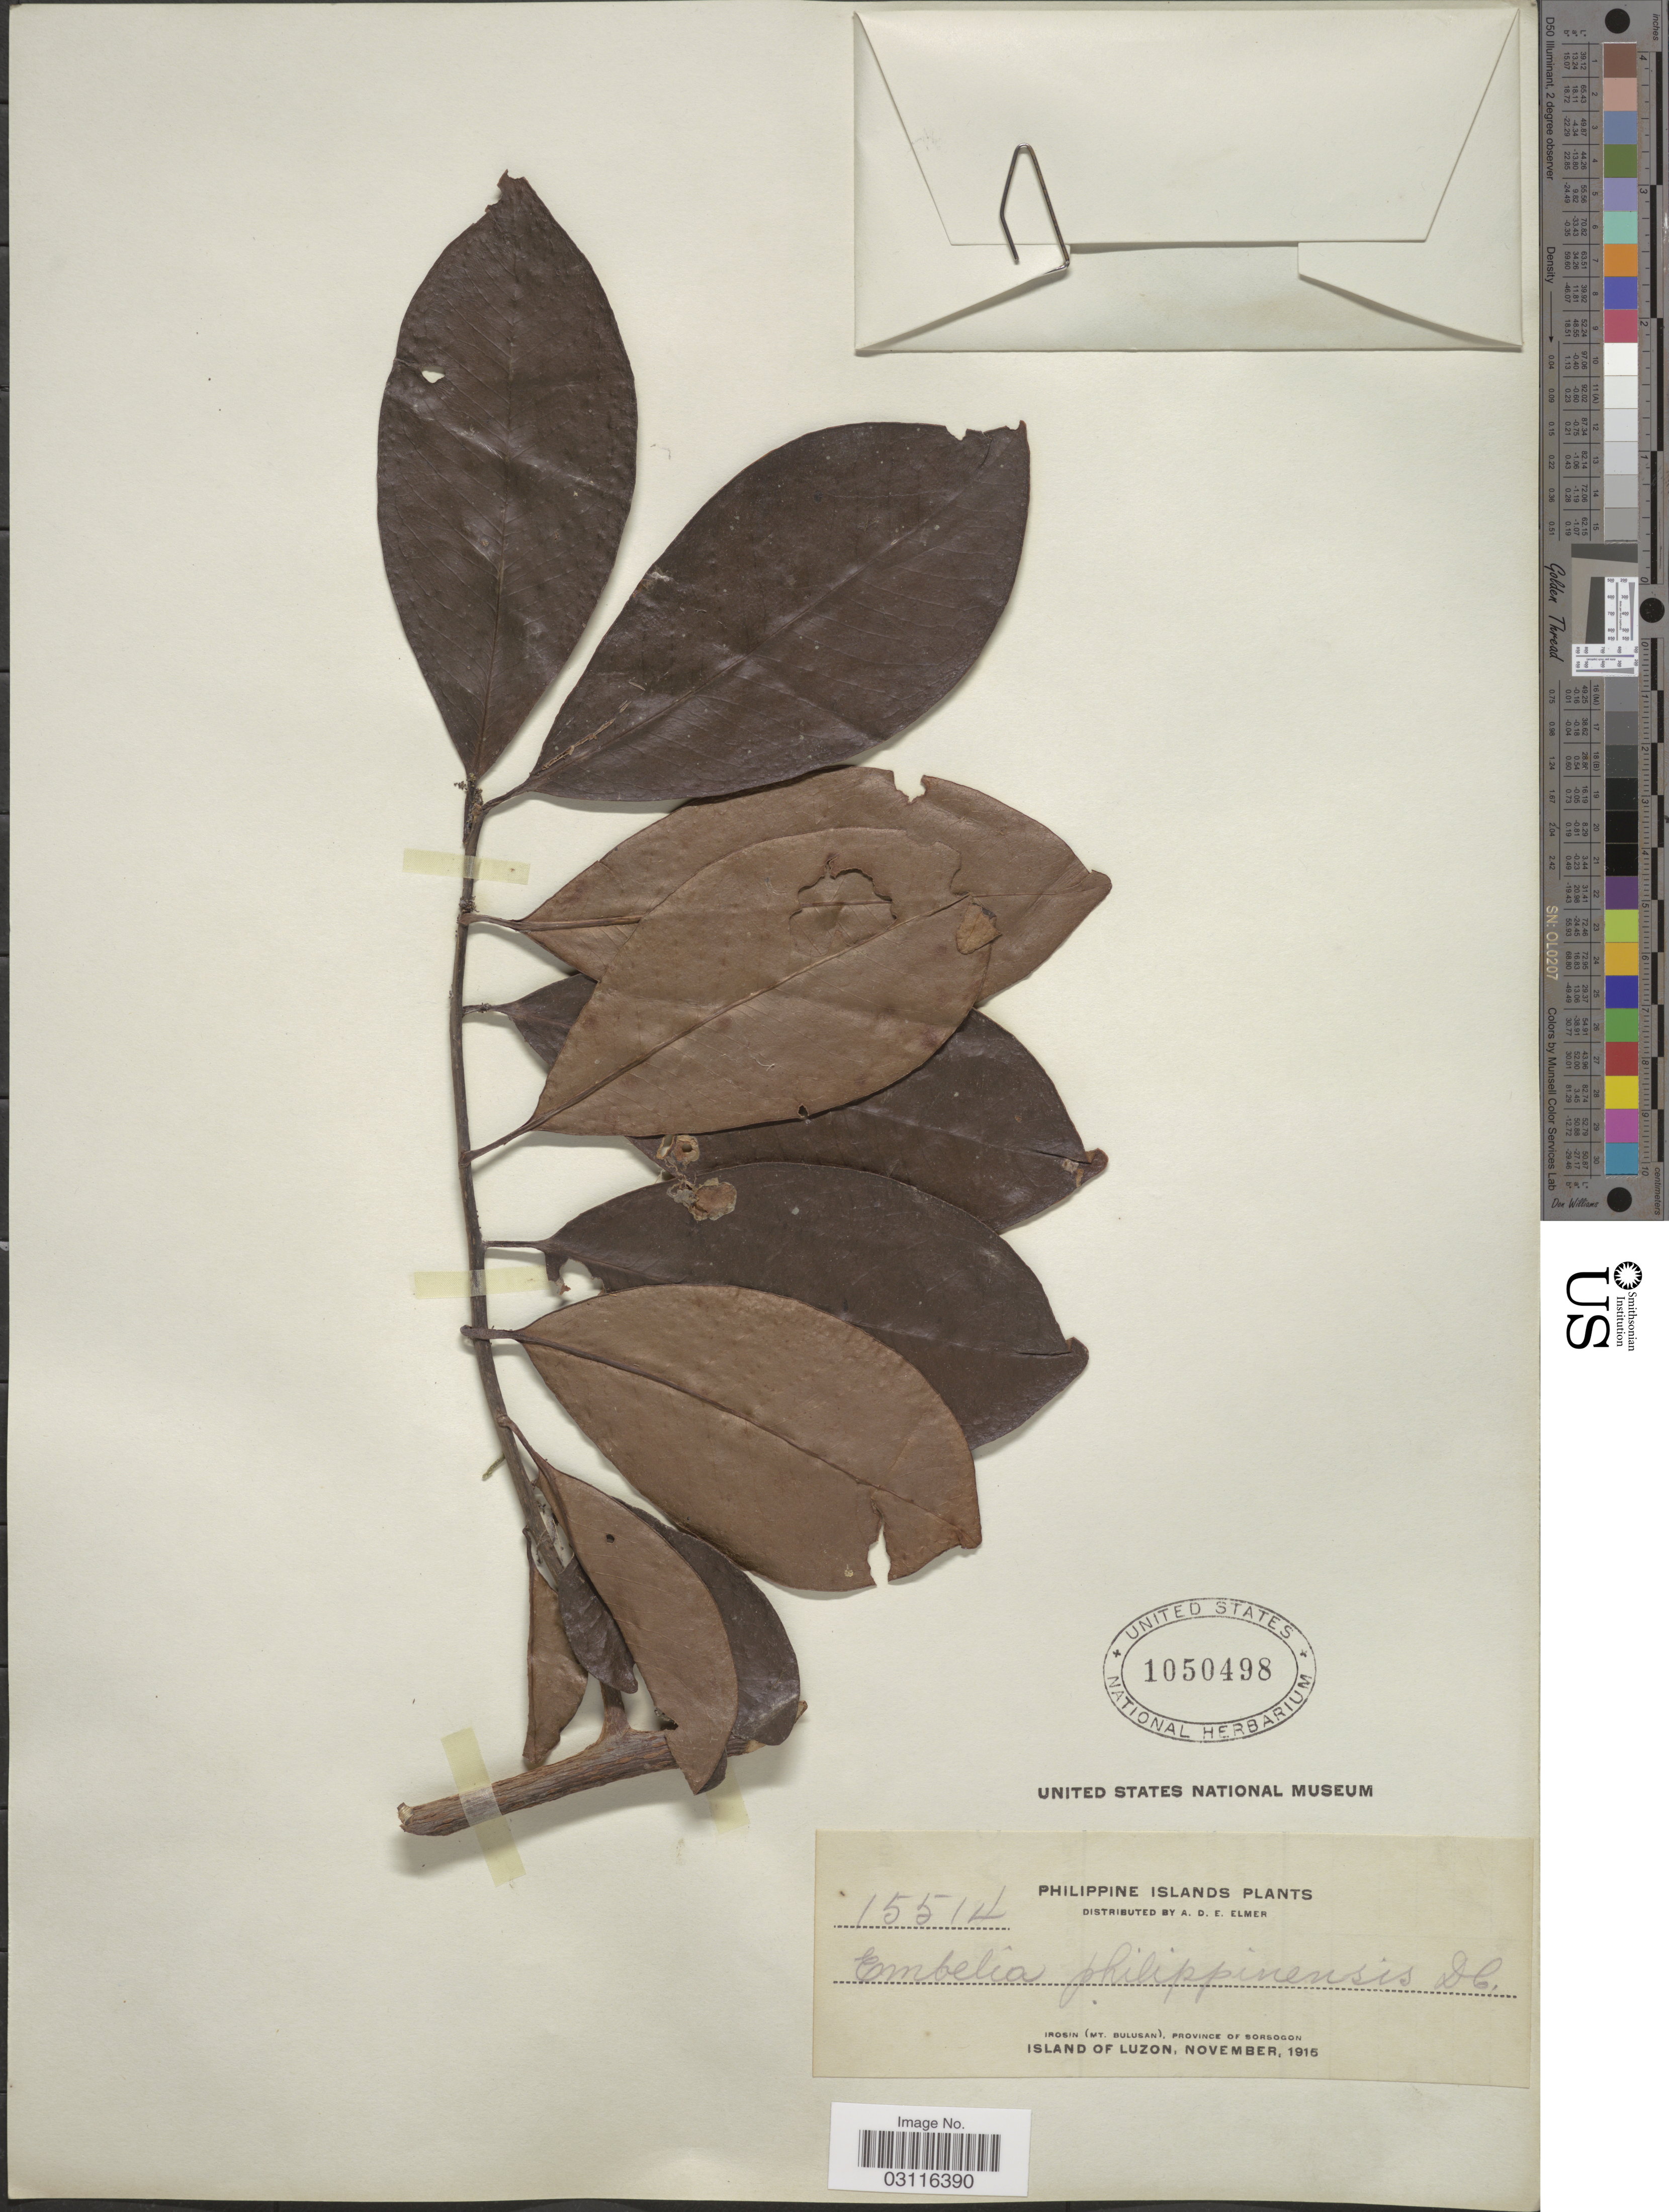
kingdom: Plantae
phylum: Tracheophyta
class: Magnoliopsida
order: Ericales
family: Primulaceae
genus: Embelia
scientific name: Embelia philippinensis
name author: A. DC.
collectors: A. D. E. Elmer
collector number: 15514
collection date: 1915-11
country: Philippines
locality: Irosin (Mt. Bulusan), Province of Sorsogon. Island of Luzon.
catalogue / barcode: US 1050498